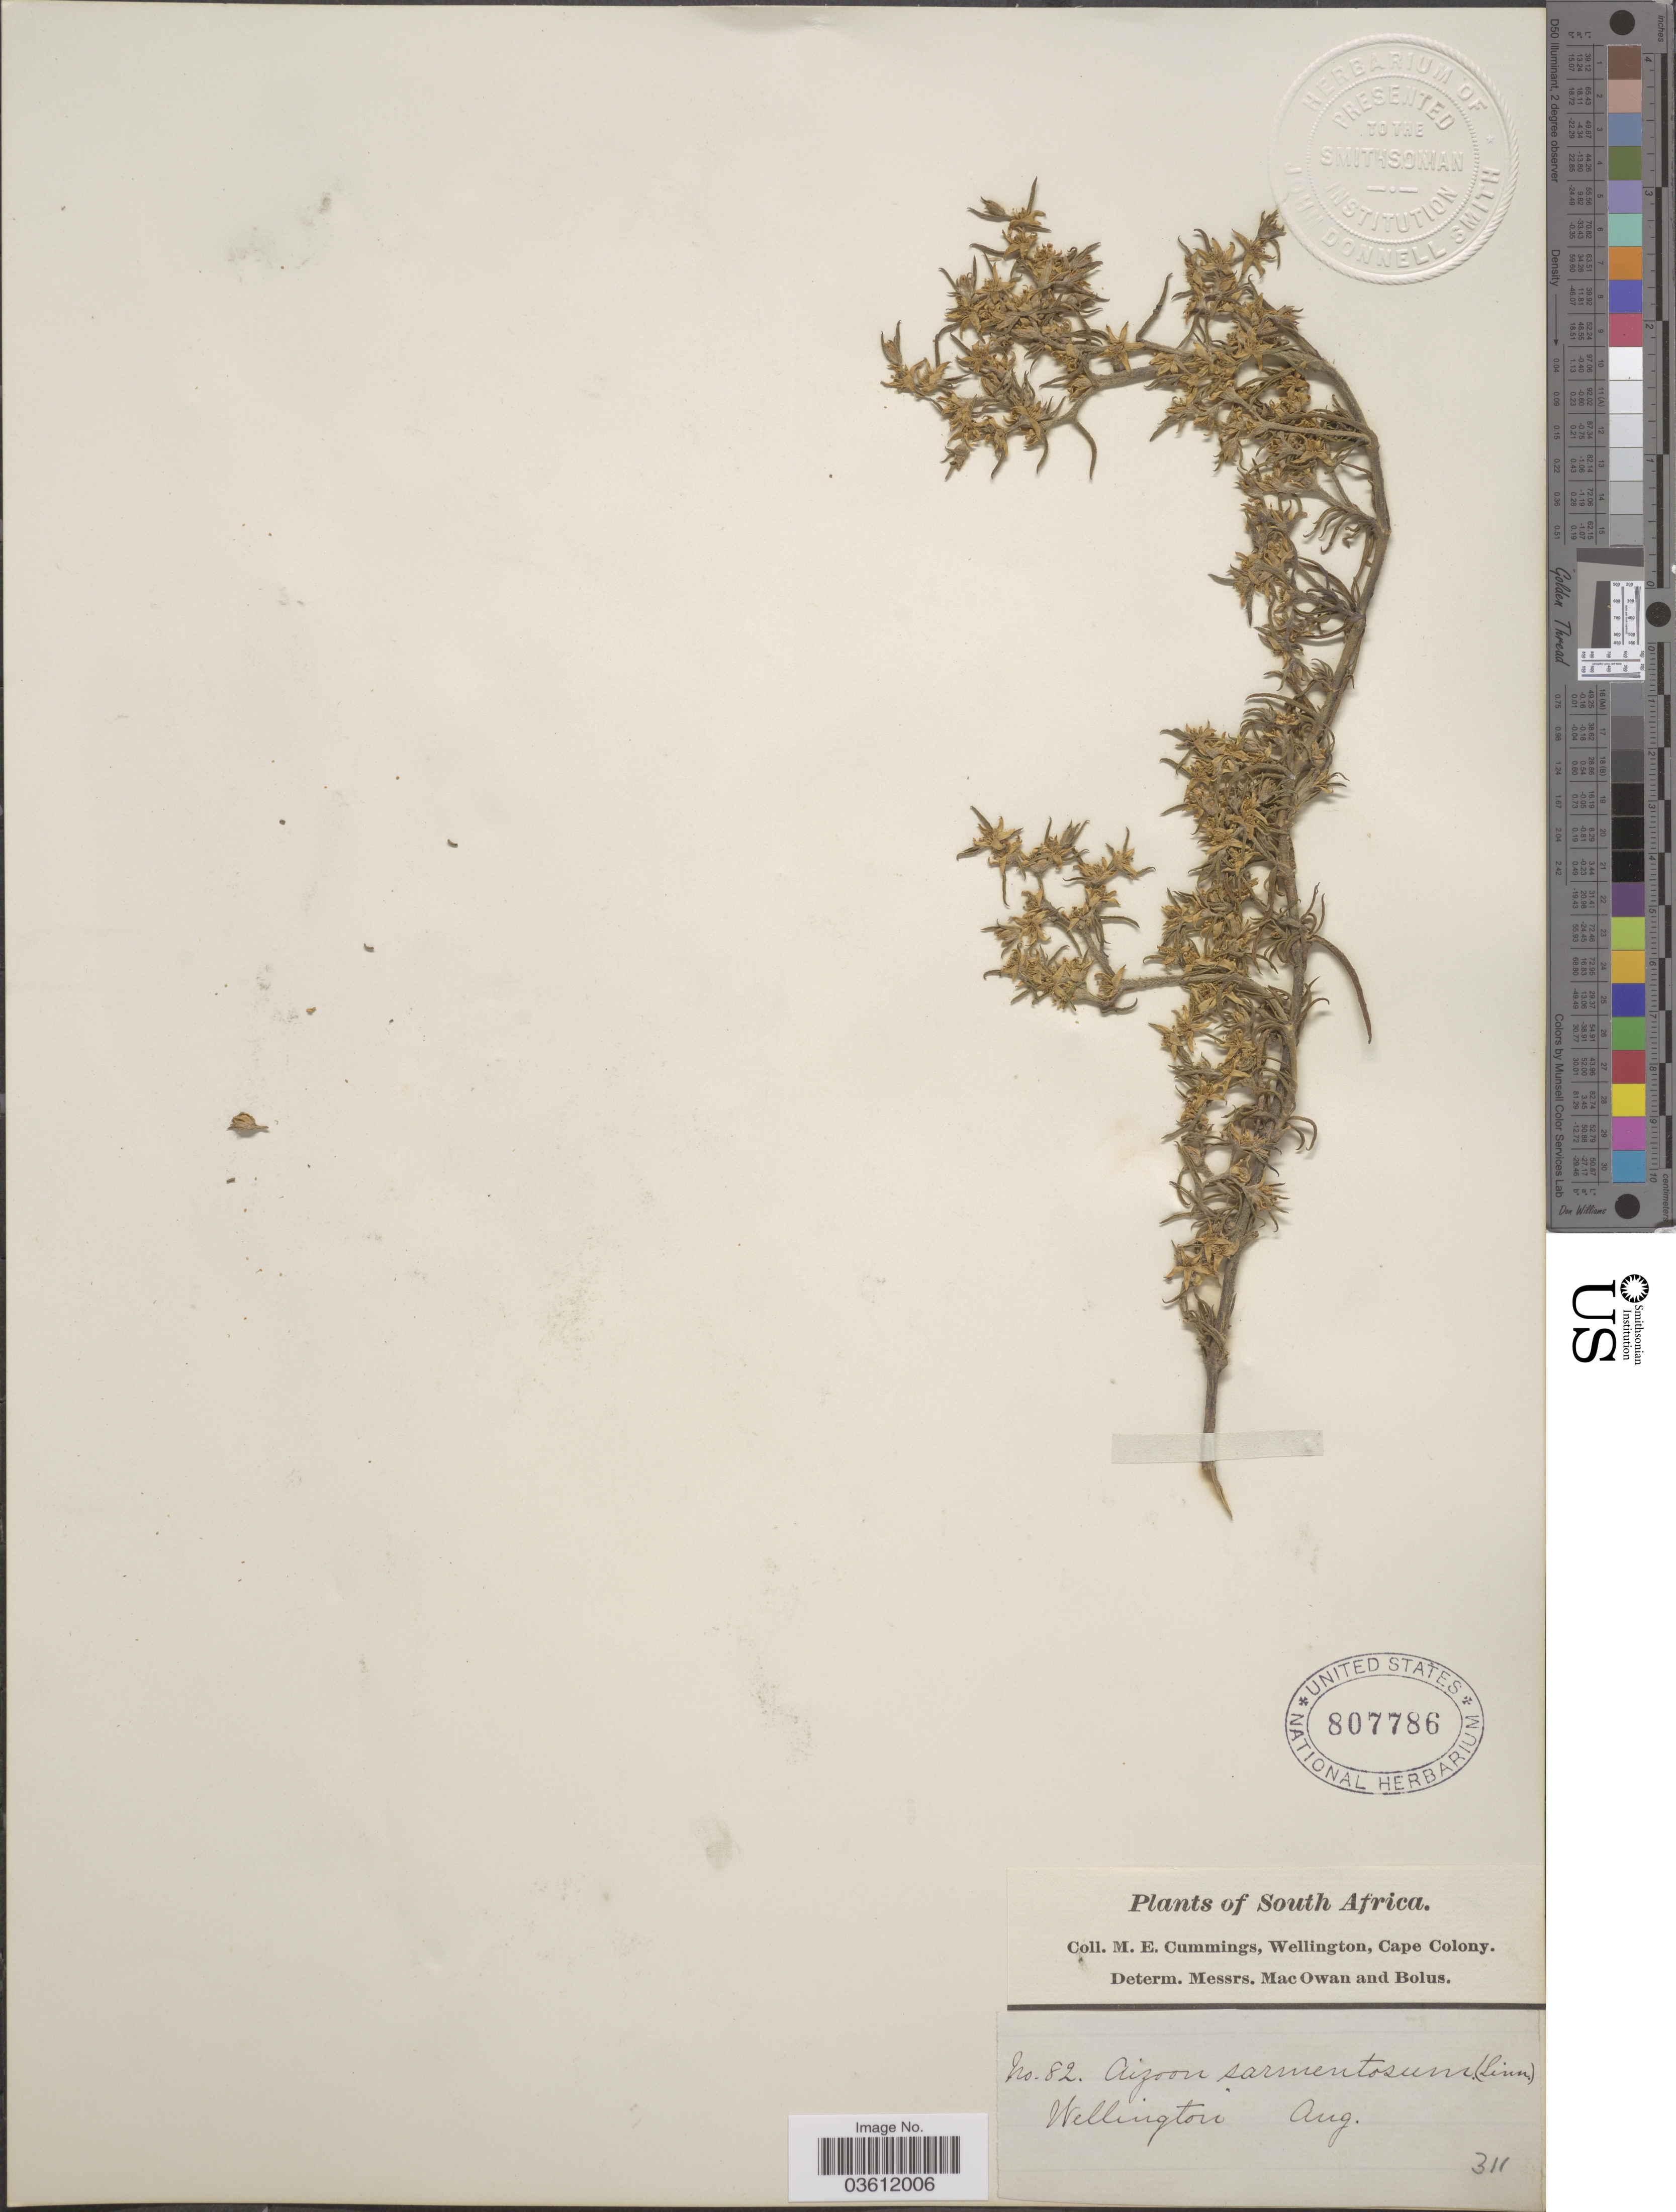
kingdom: Plantae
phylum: Tracheophyta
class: Magnoliopsida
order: Caryophyllales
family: Aizoaceae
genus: Aizoon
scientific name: Aizoon sarmentosum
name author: L.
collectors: M. E. Cummings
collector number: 82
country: South Africa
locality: Wellington.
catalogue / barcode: US 807786